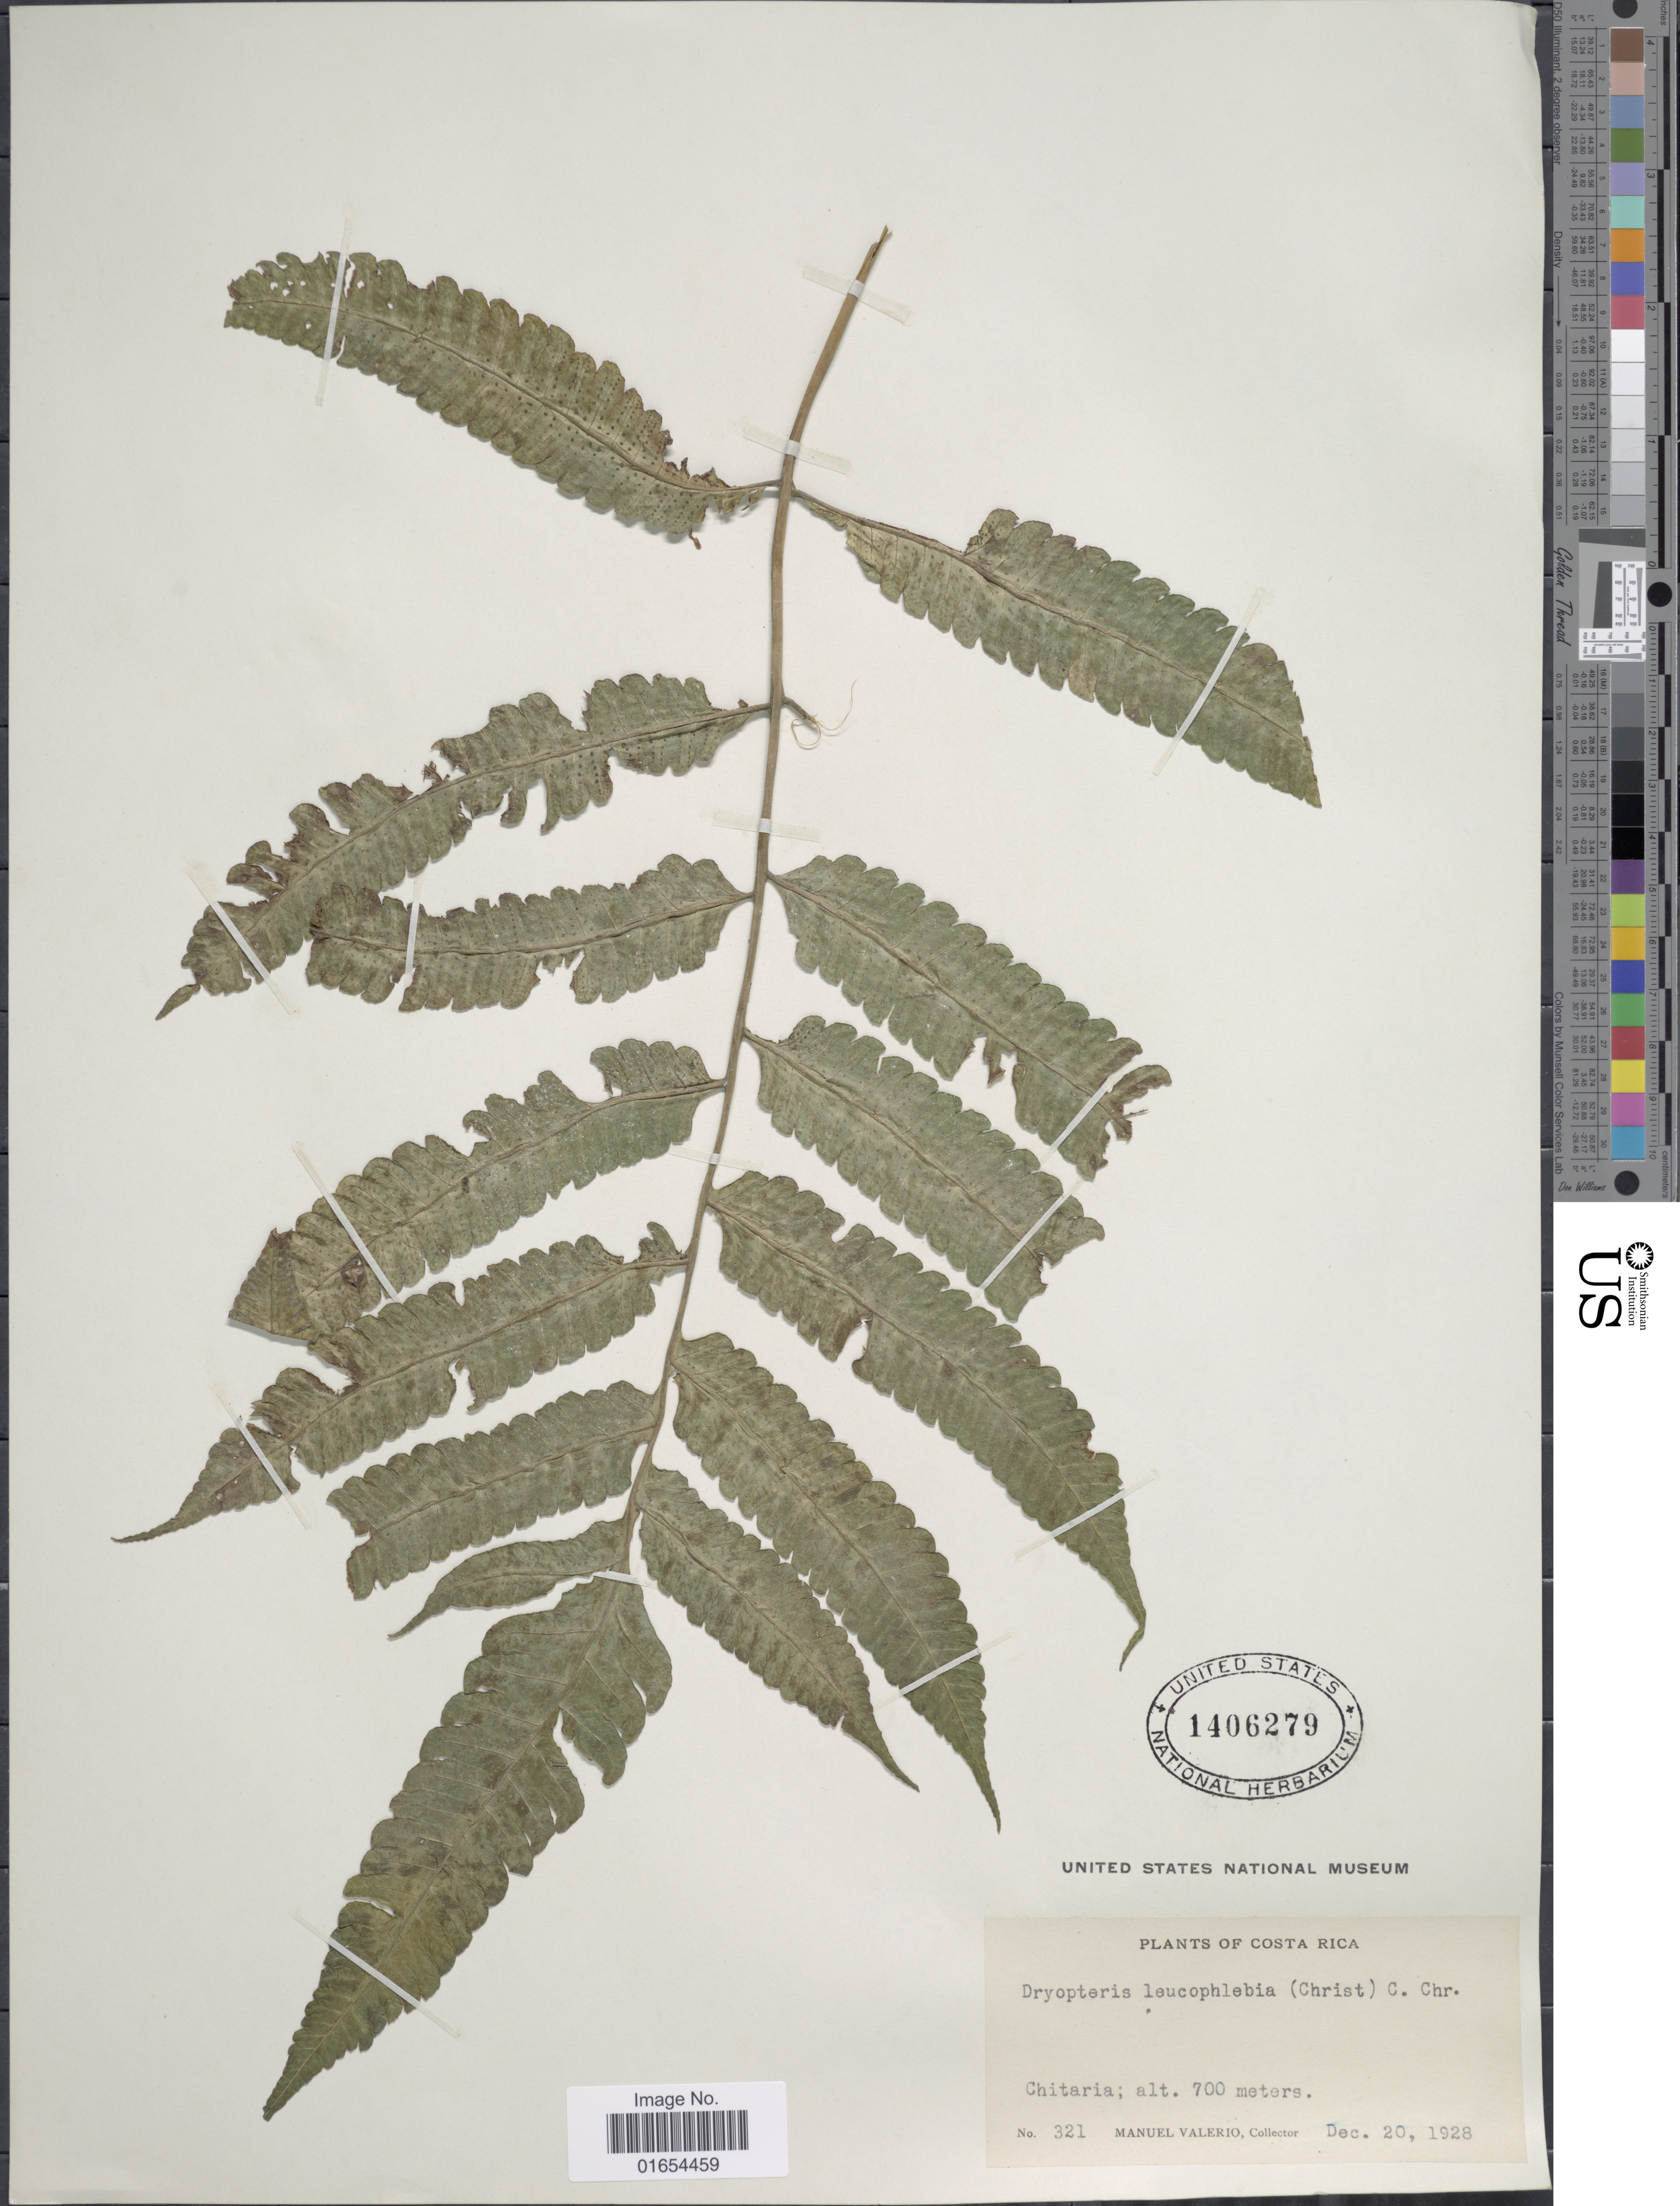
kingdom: Plantae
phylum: Tracheophyta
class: Polypodiopsida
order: Polypodiales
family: Thelypteridaceae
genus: Goniopteris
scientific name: Goniopteris urbanii comb. ined.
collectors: M. Valerio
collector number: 321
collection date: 1928-12-20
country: Costa Rica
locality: Chitaria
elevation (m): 700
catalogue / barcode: US 1406279